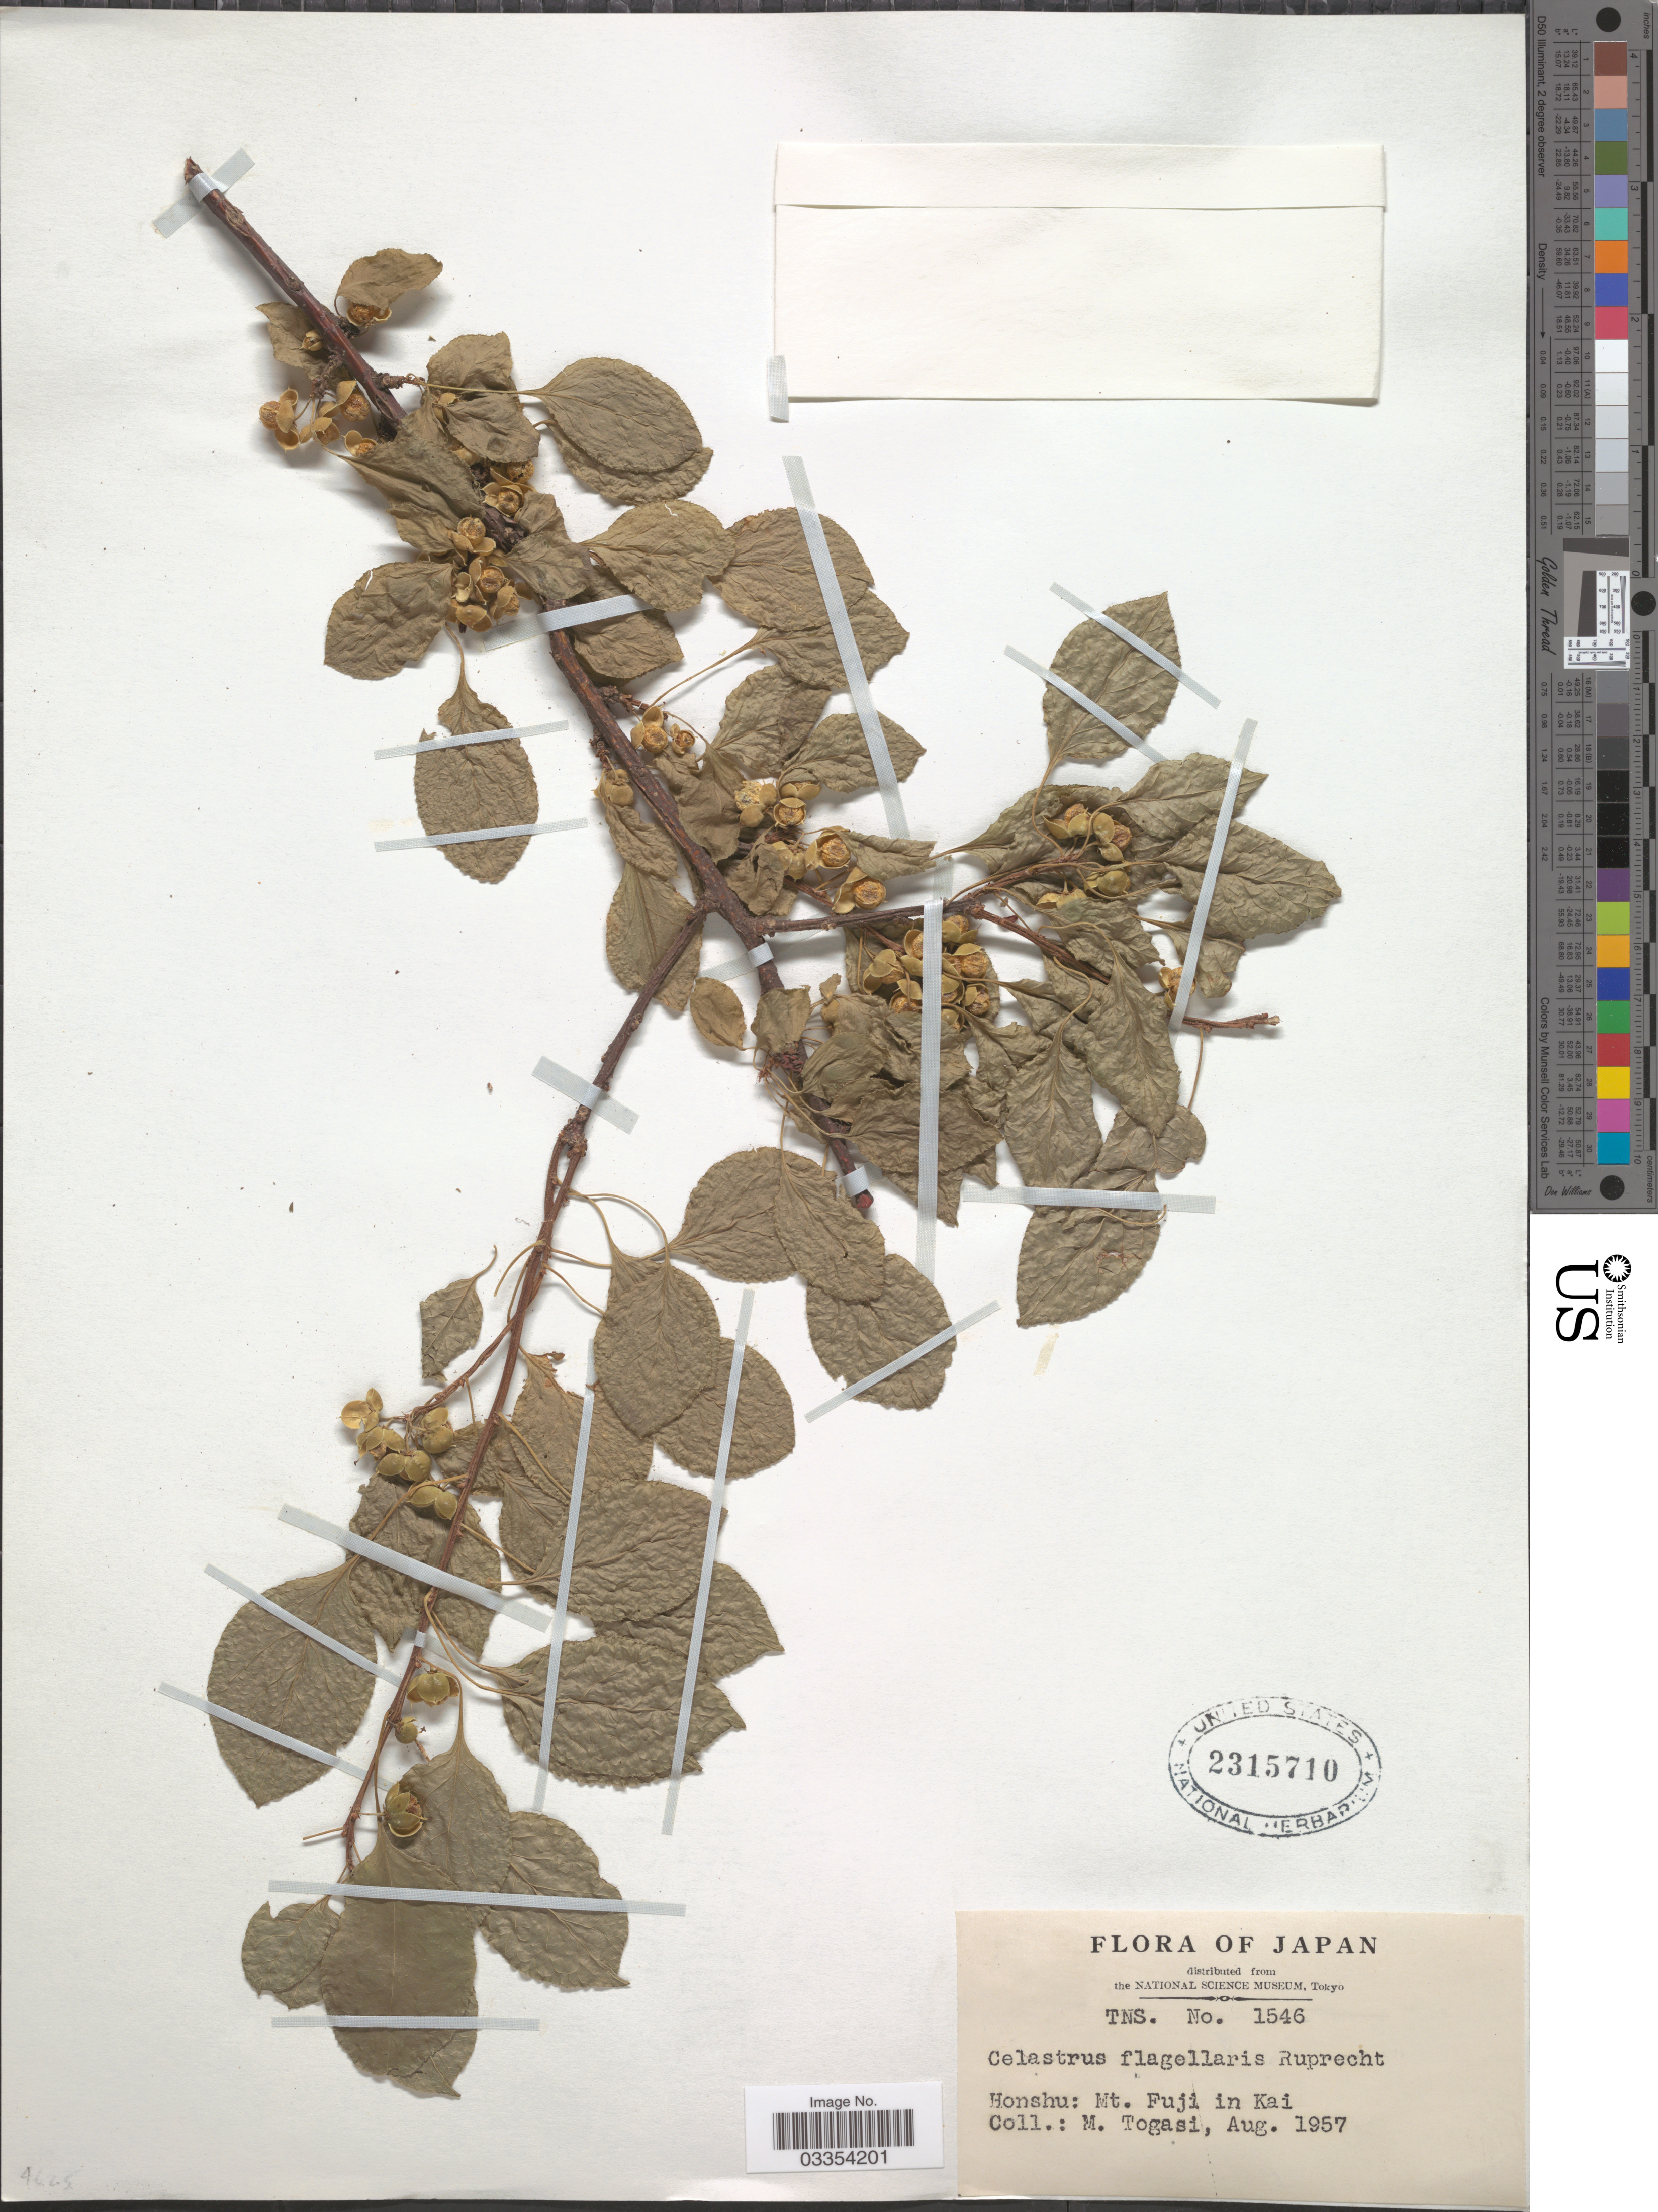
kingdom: Plantae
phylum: Tracheophyta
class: Magnoliopsida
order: Celastrales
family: Celastraceae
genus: Celastrus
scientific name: Celastrus flagellaris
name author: Rupr.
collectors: M. Togasi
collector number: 1546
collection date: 1957-08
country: Japan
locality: Honshu: Mt. Fuji in Kai.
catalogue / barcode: US 2315710